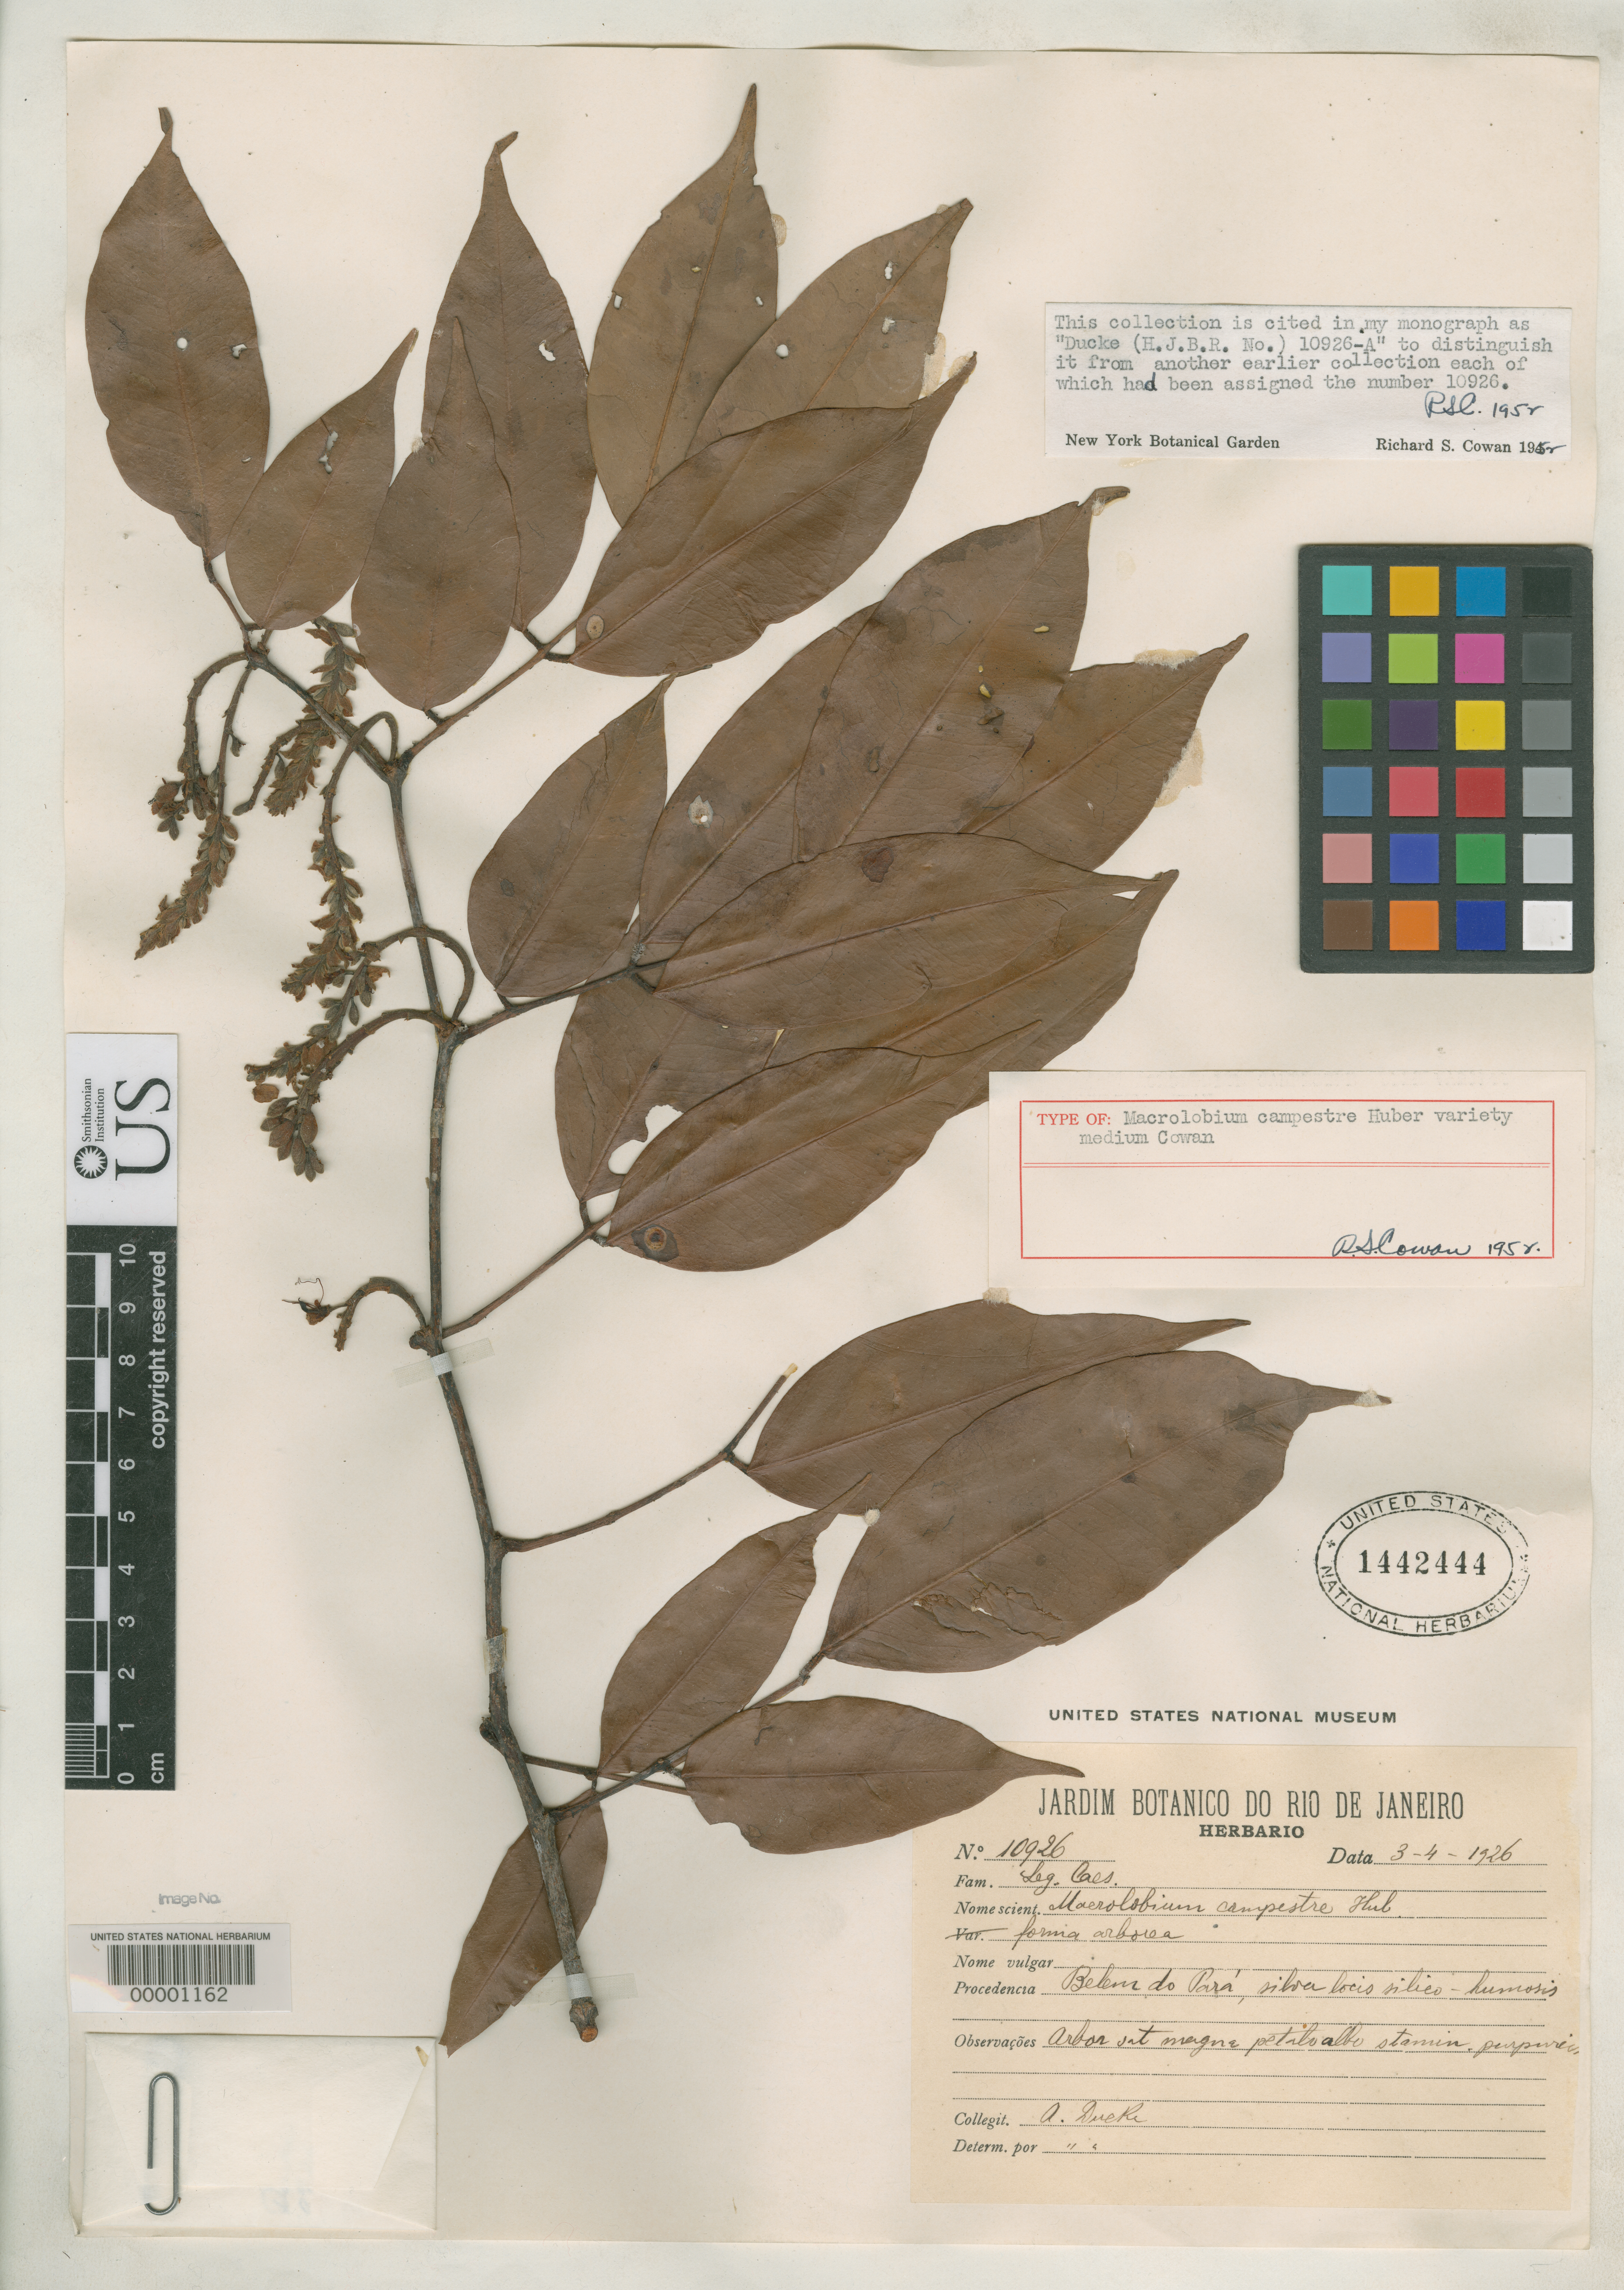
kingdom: Plantae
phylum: Tracheophyta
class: Magnoliopsida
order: Fabales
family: Fabaceae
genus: Macrolobium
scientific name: Macrolobium campestre var. medium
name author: R.S. Cowan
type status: Holotype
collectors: A. Ducke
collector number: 10926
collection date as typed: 1926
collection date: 1926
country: Brazil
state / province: Pará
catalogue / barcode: US 1442444